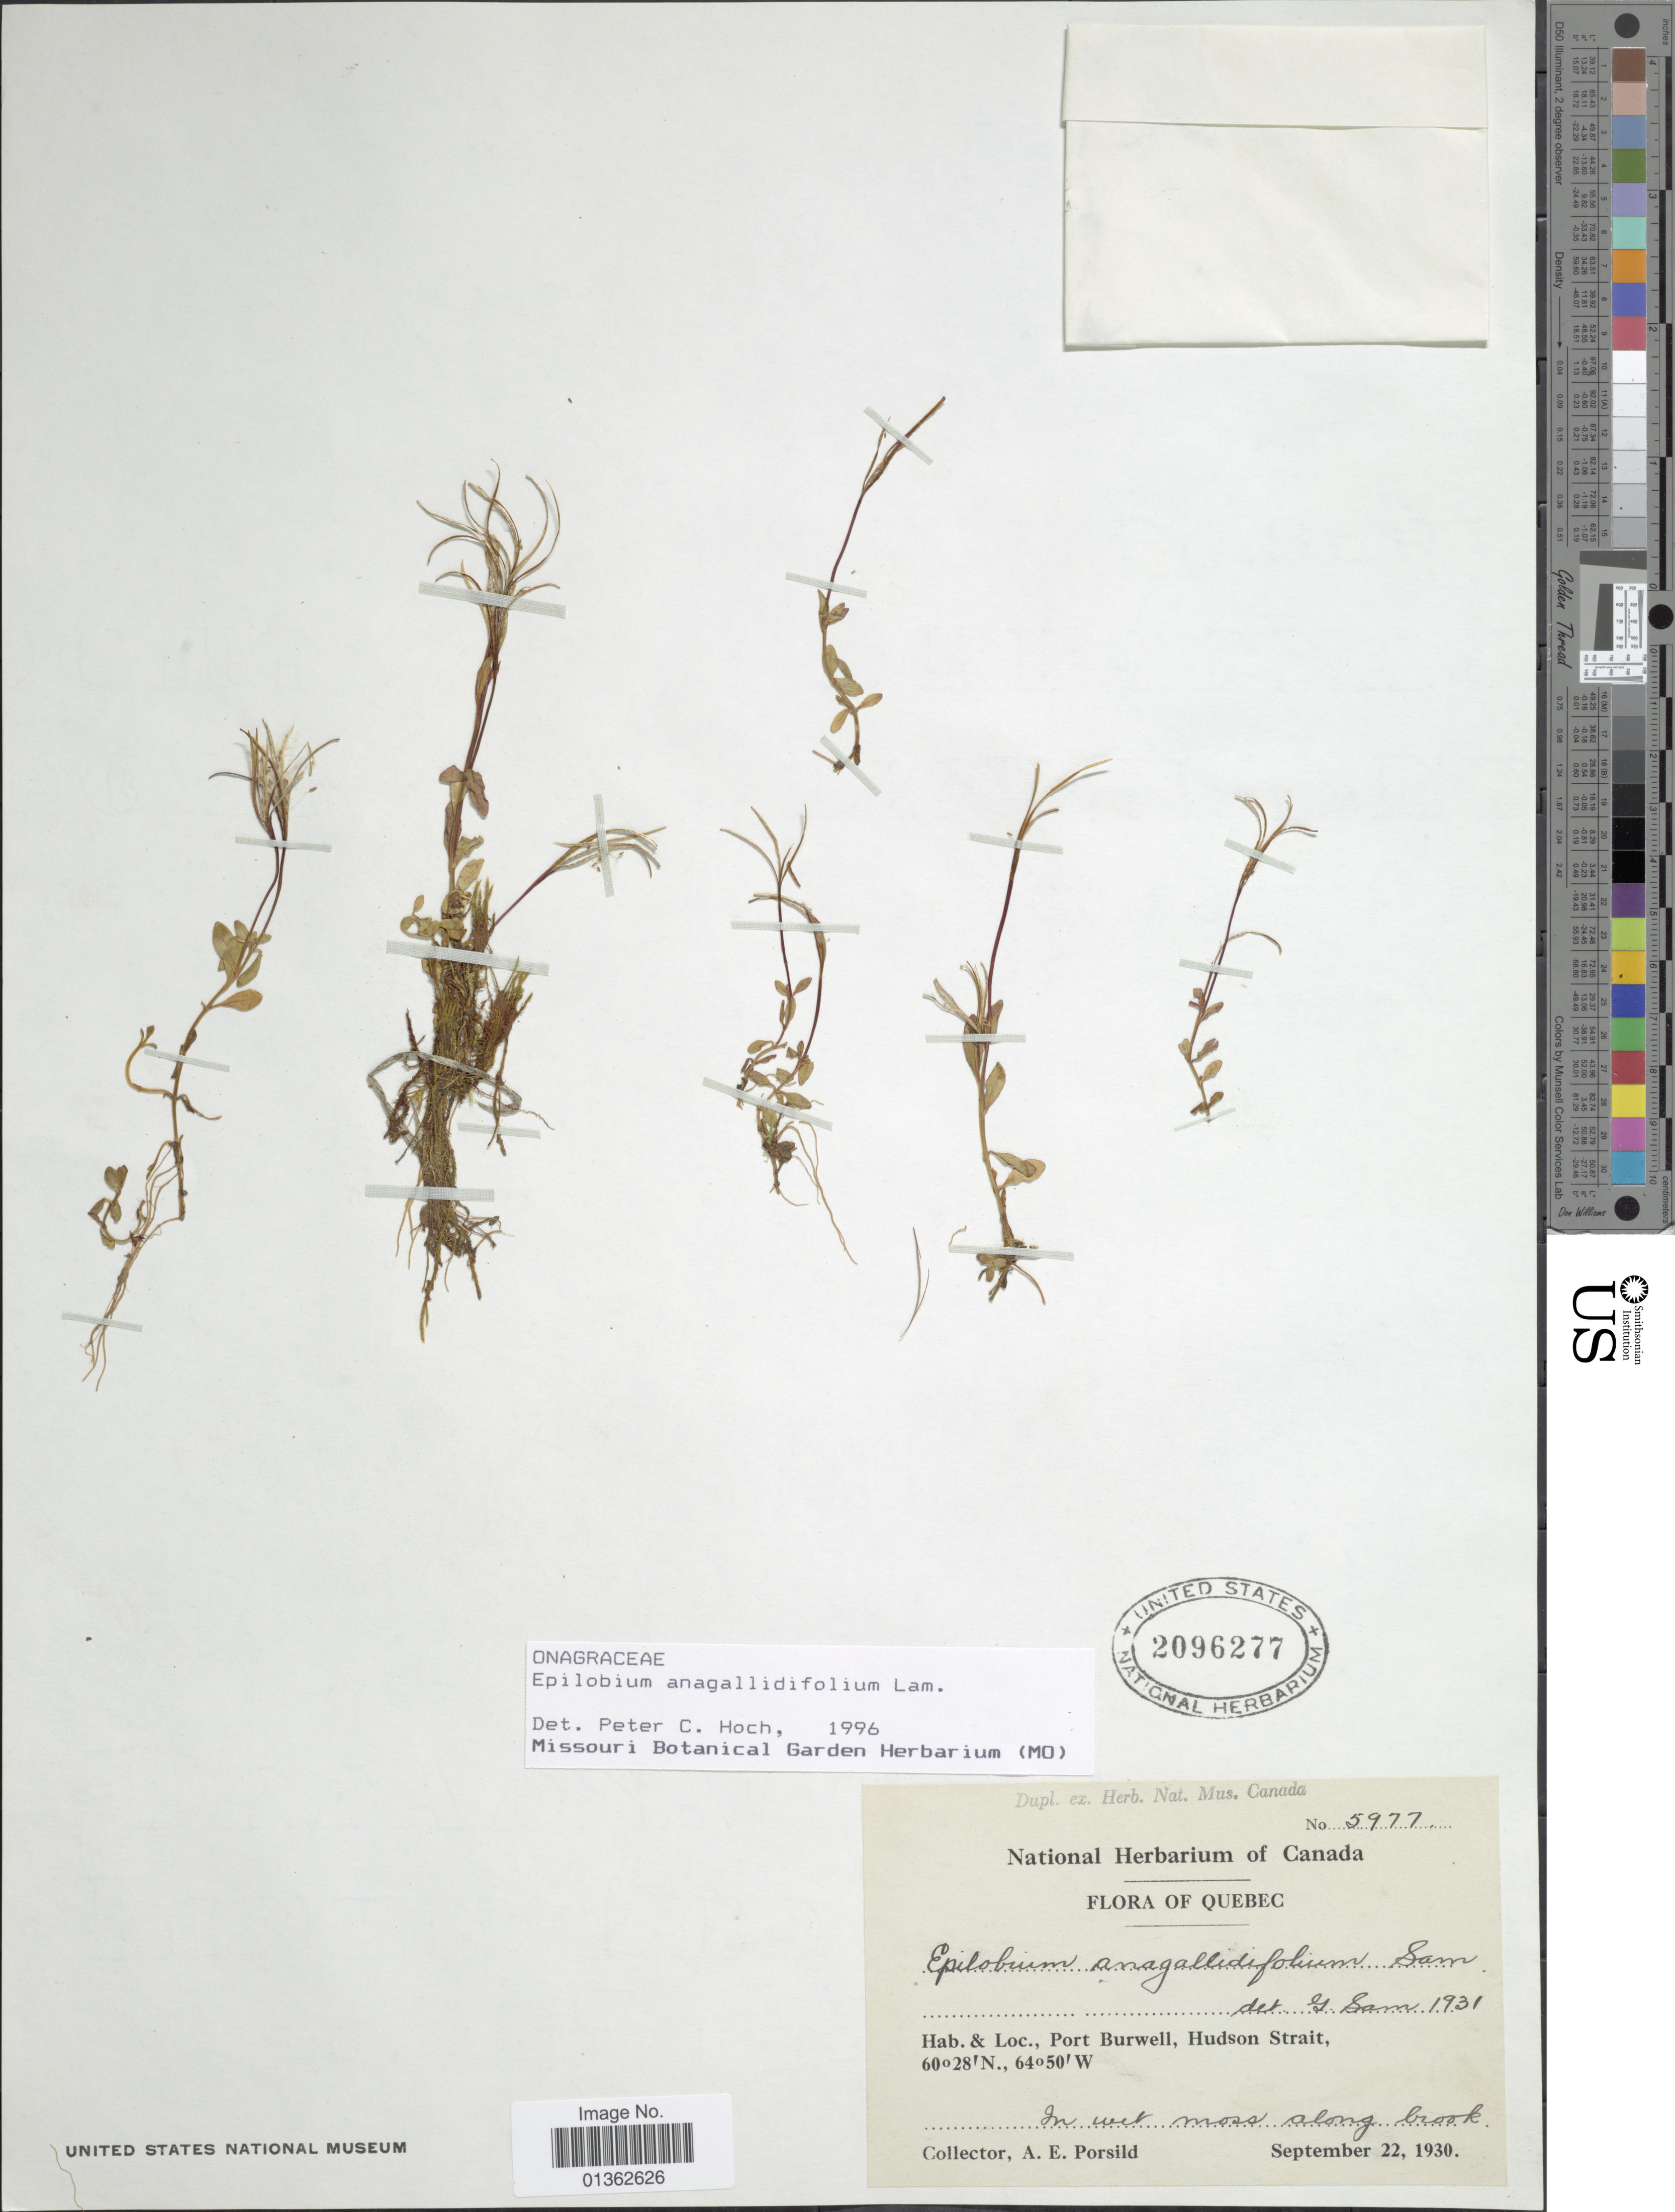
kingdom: Plantae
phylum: Tracheophyta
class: Magnoliopsida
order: Myrtales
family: Onagraceae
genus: Epilobium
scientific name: Epilobium anagallidifolium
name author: Lam.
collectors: A. E. Porsild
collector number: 5977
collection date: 1930-09-22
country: Canada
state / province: Quebec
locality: Port Burewll, Hudson Strait.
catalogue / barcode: US 2096277